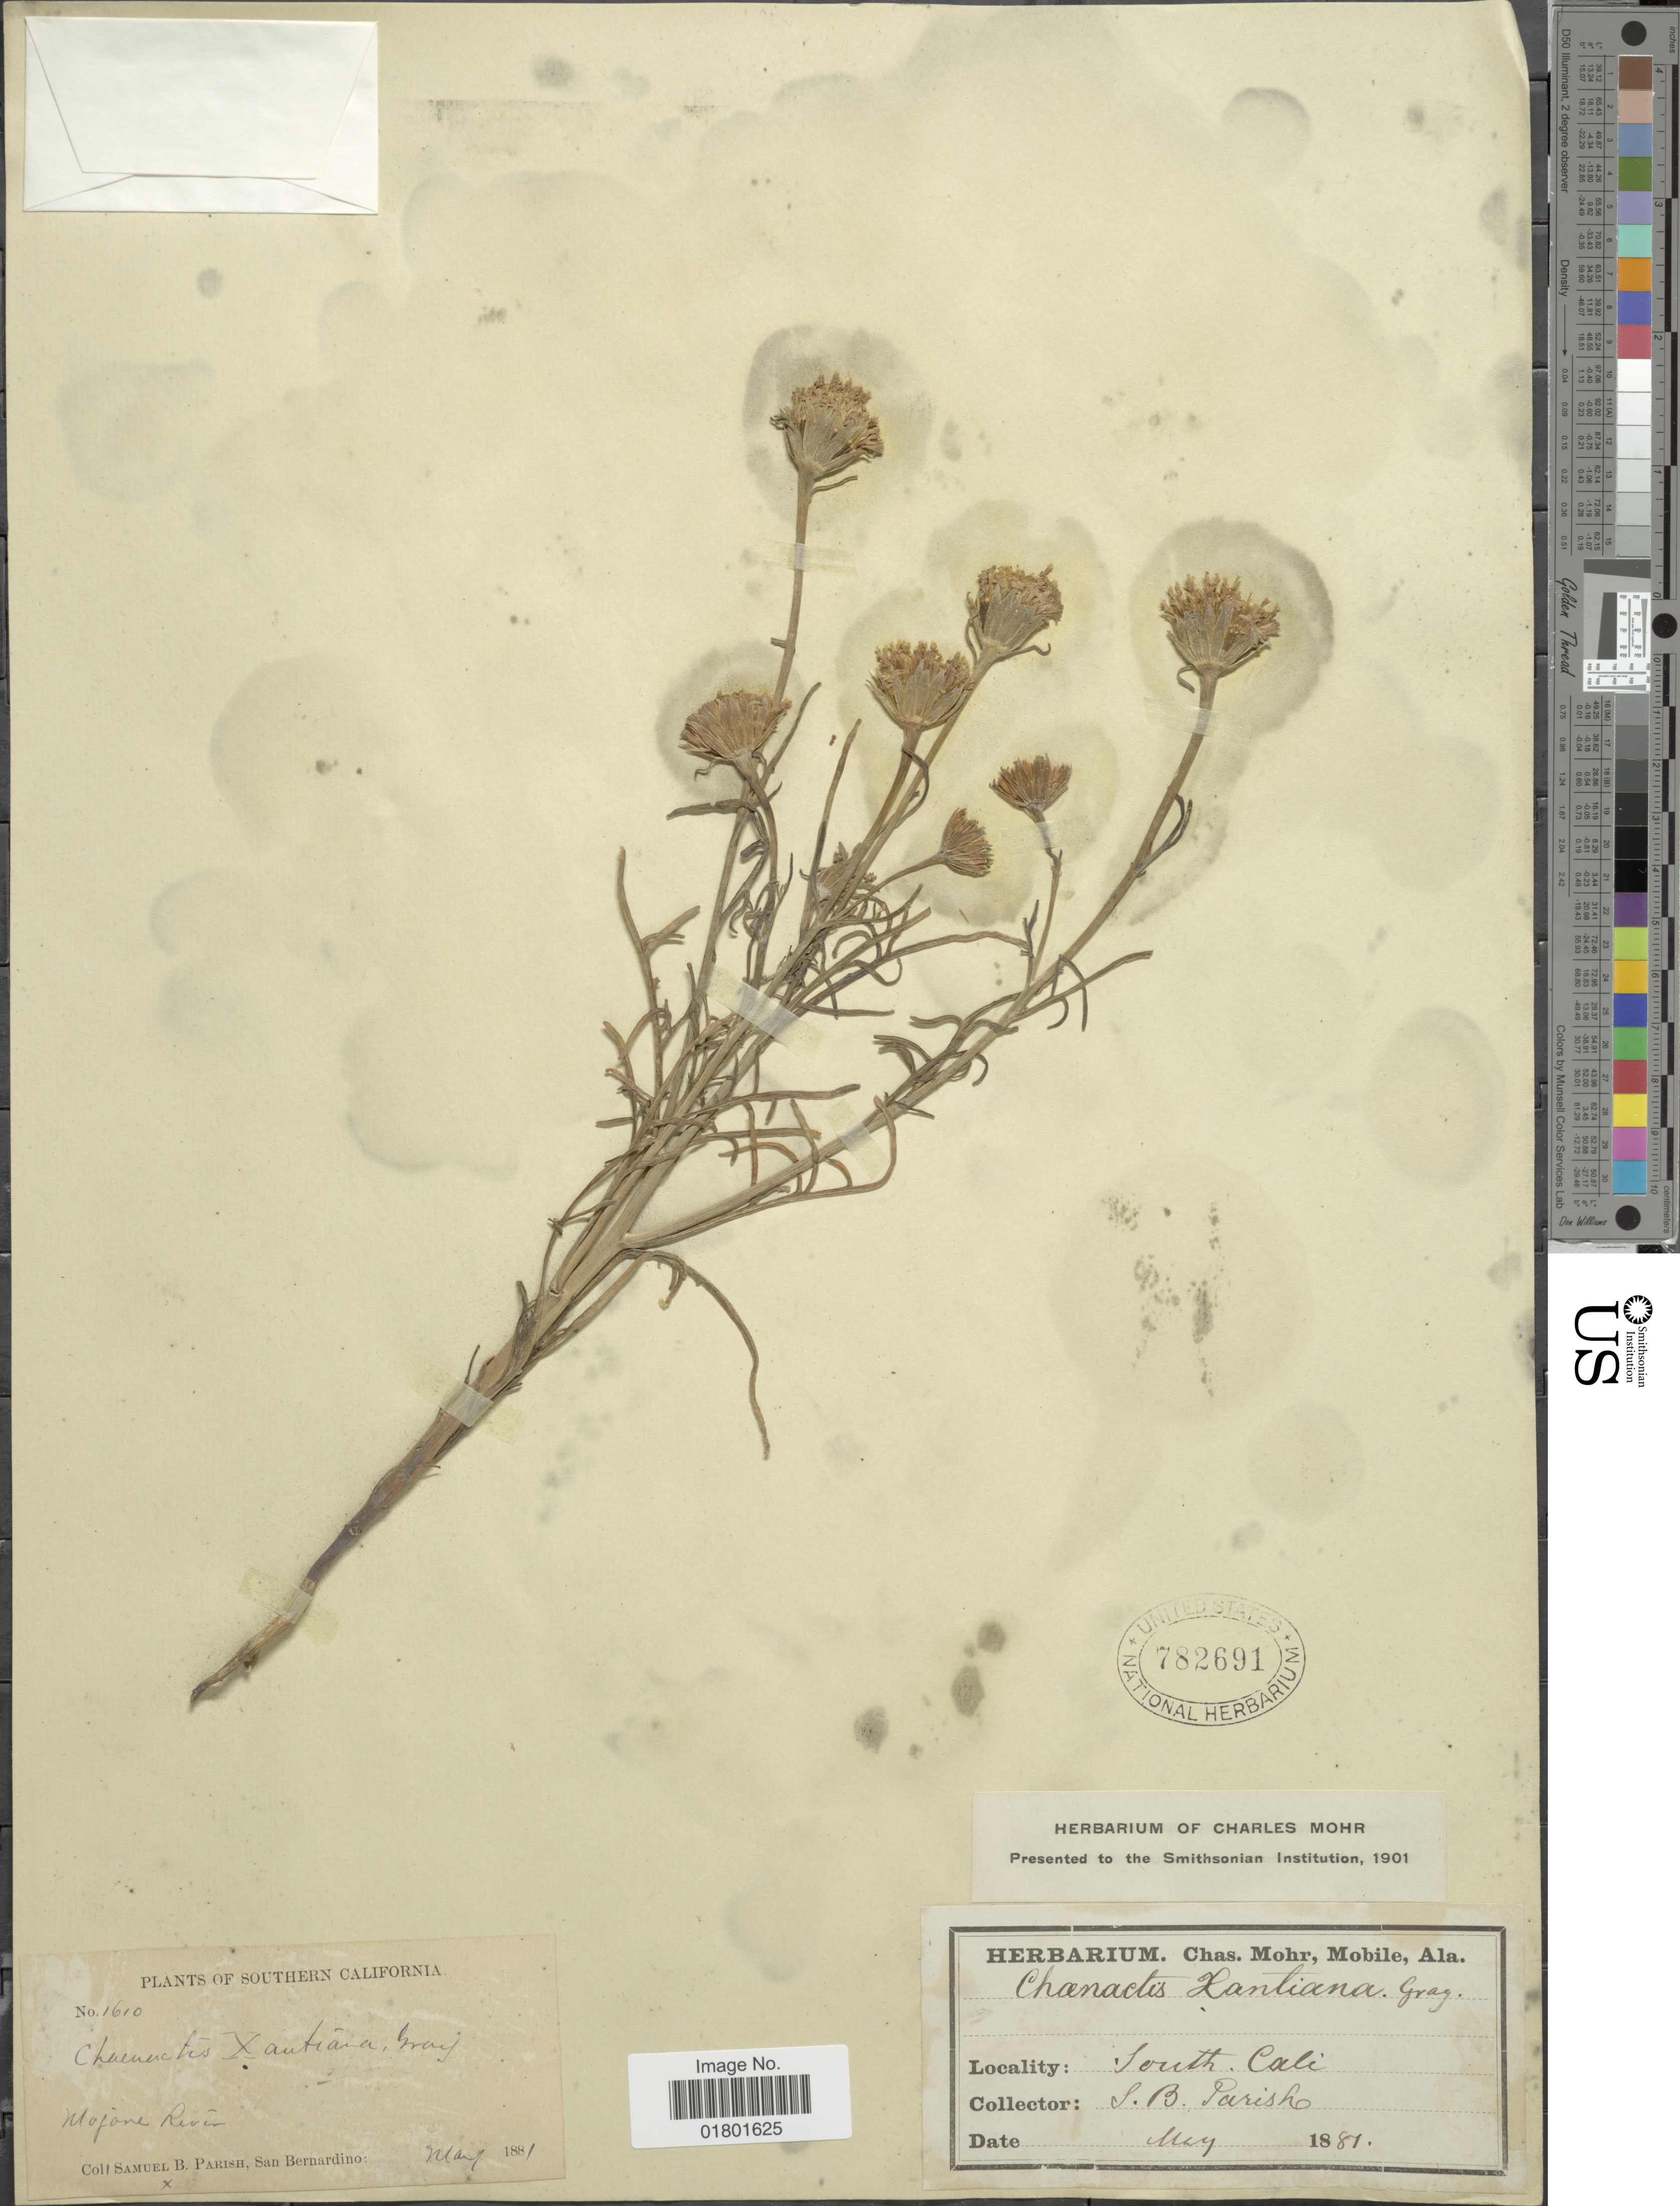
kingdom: Plantae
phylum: Tracheophyta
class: Magnoliopsida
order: Asterales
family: Asteraceae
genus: Chaenactis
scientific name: Chaenactis xantiana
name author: A. Gray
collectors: S. B. Parish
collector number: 1610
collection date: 1881-05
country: United States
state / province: California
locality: South California, Mojone River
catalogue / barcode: US 782691